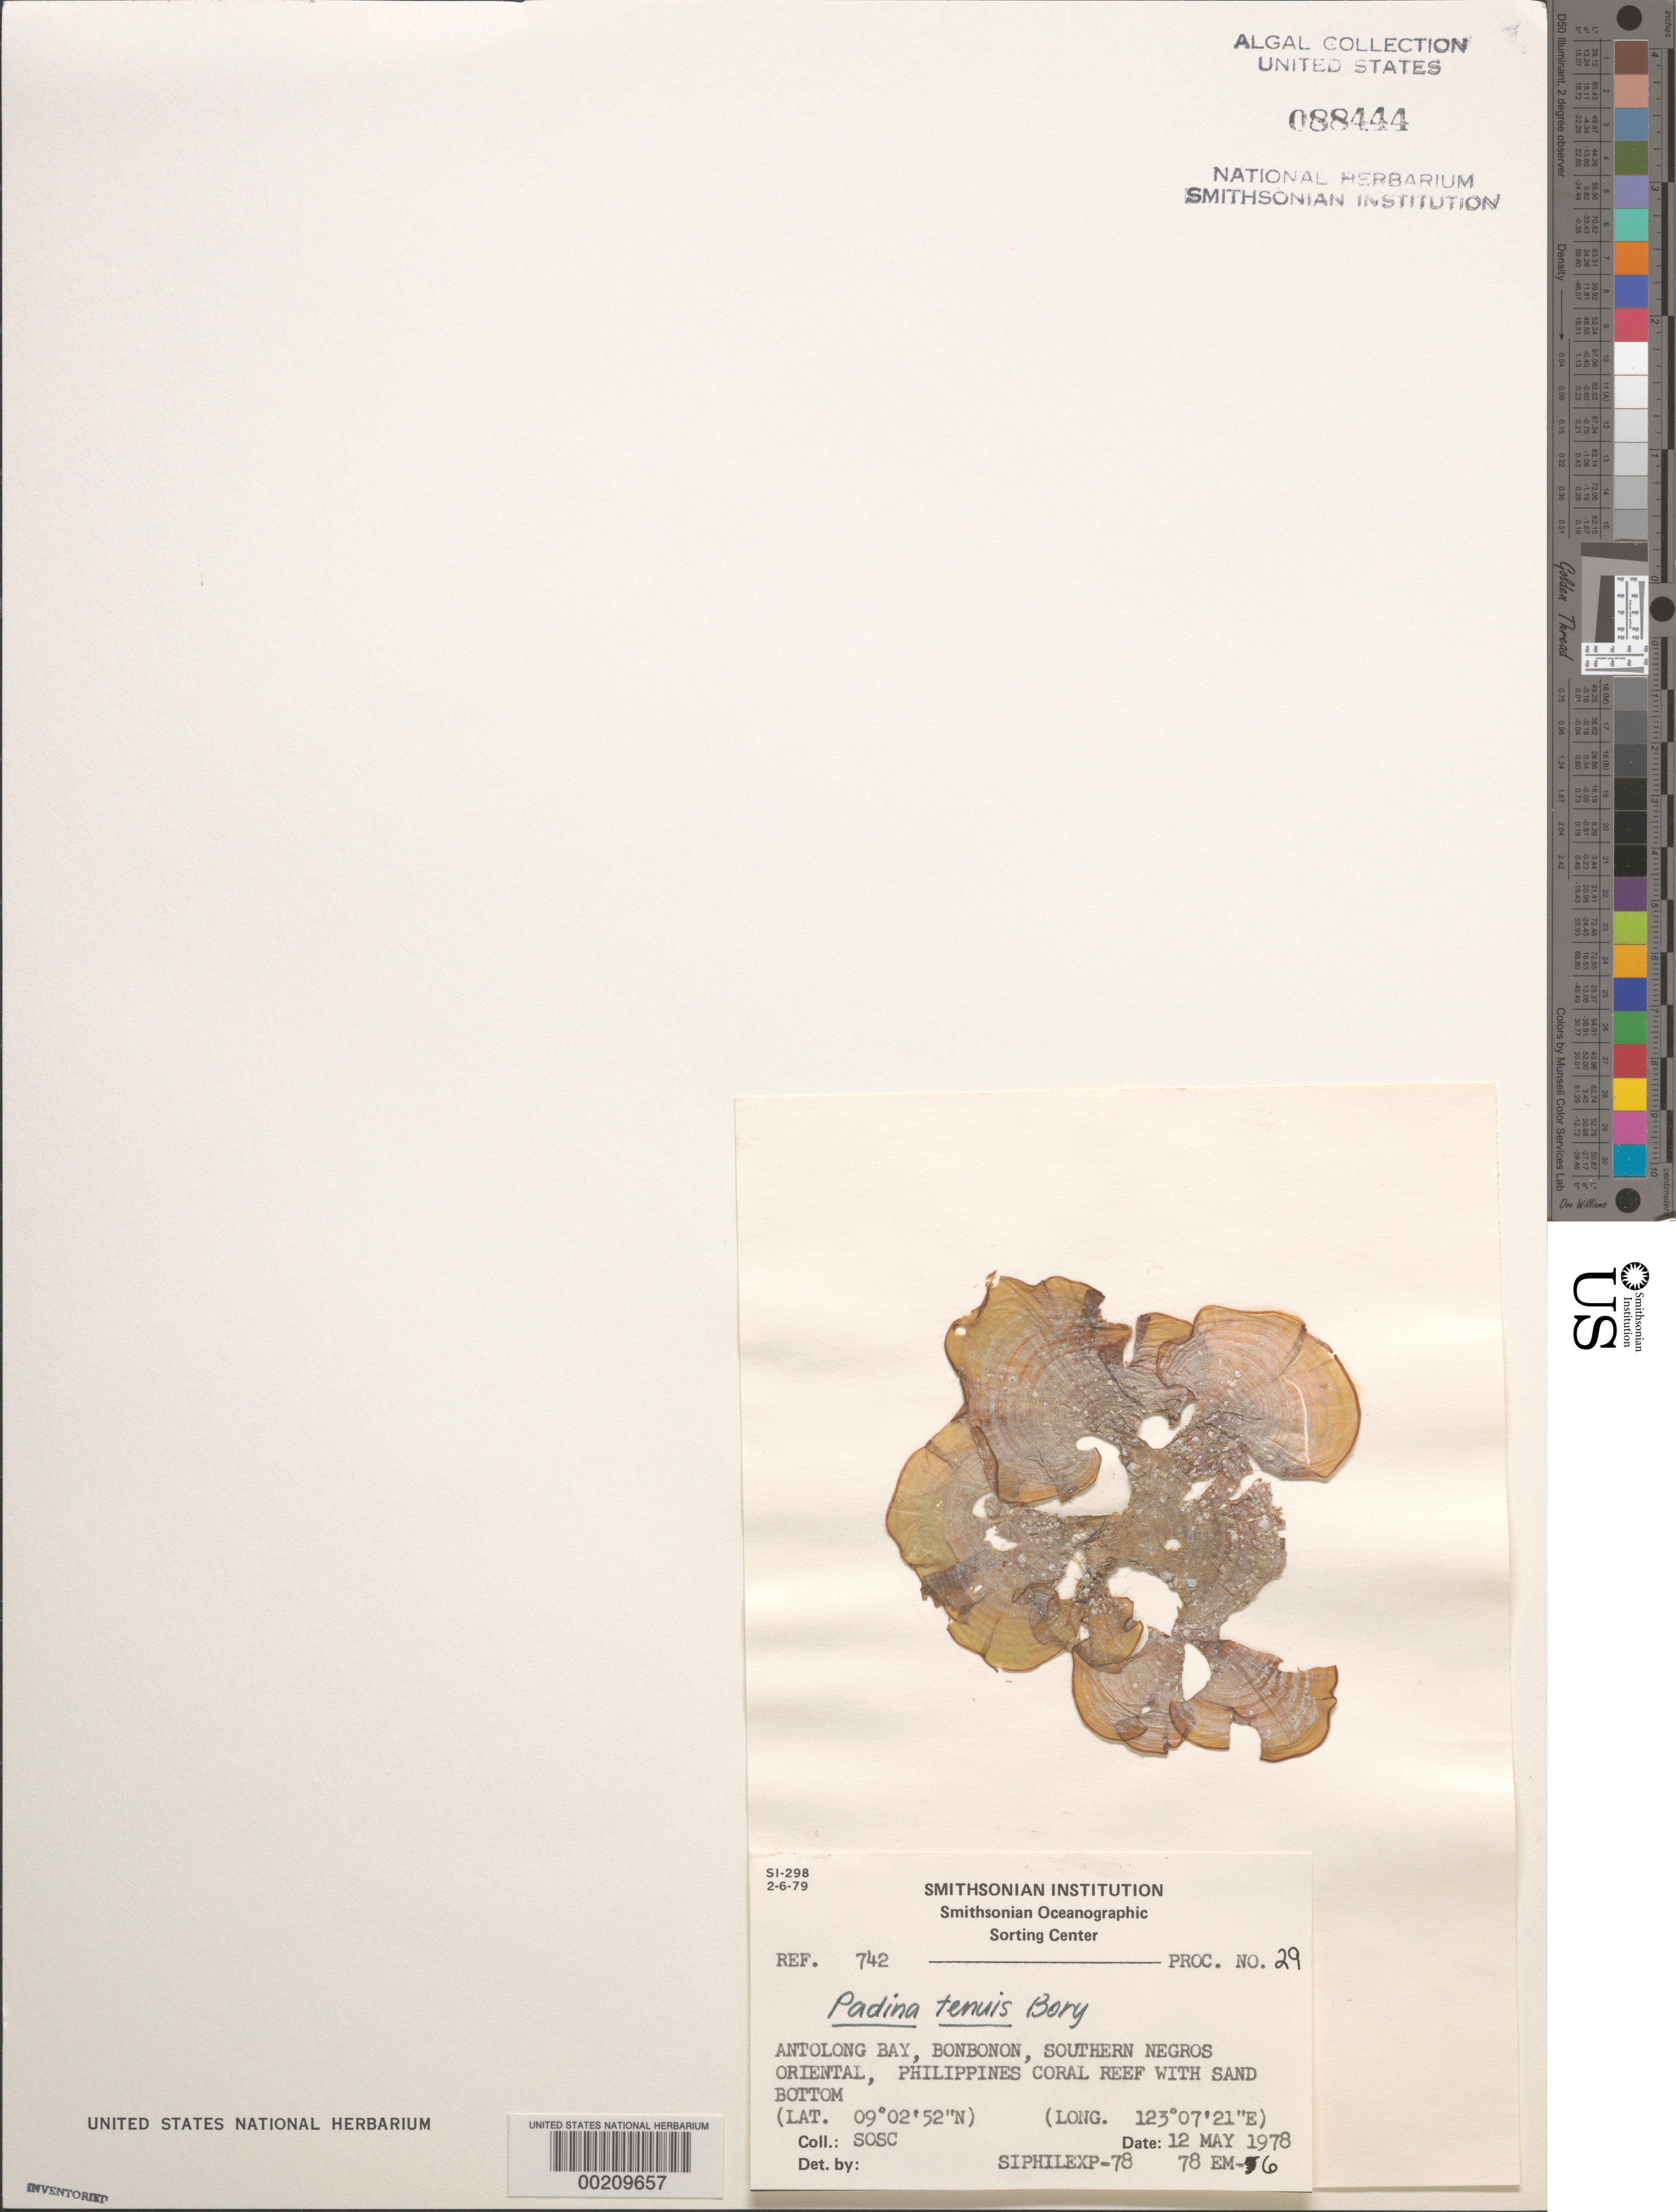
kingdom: Chromista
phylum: Ochrophyta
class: Phaeophyceae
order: Dictyotales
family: Dictyotaceae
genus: Padina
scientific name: Padina boryana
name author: Thivy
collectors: SOSC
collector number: Station 78 Em-6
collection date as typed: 12 May 1978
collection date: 1978-05-12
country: Philippines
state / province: Central Visayas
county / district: Negros Oriental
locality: Antolong bay, bonbonon, negros oriental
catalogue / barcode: US 88444